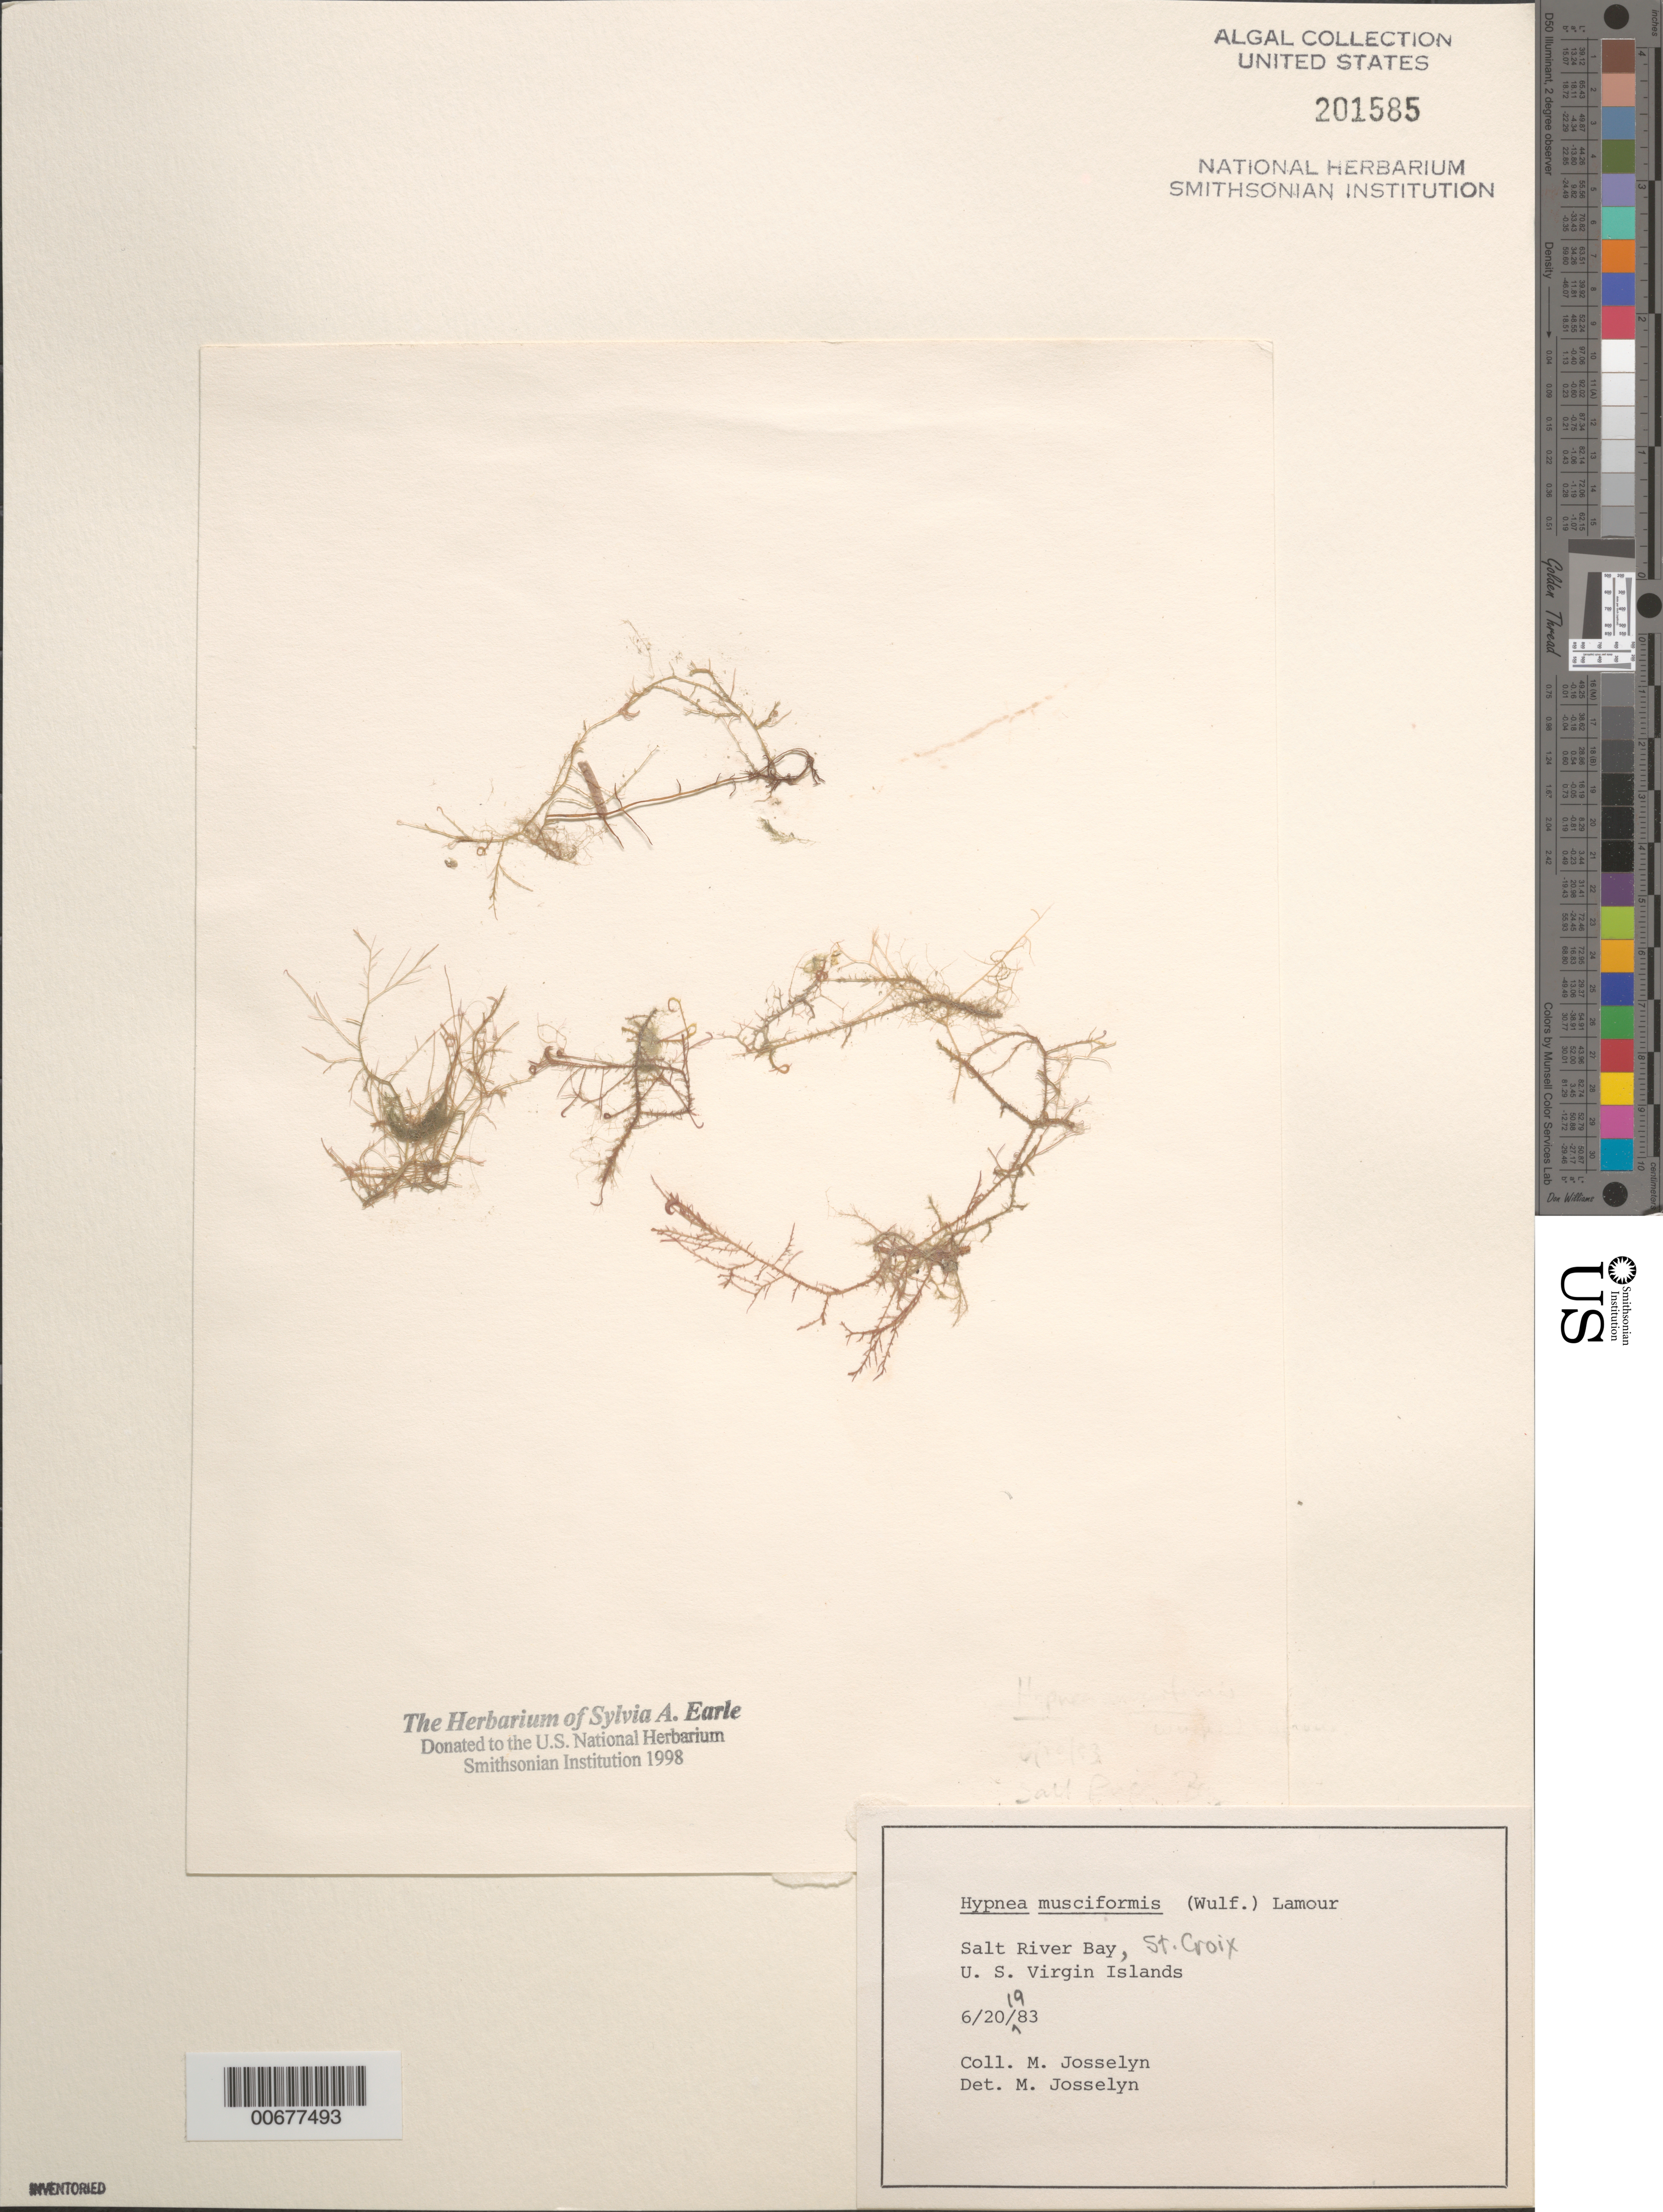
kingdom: Plantae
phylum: Rhodophyta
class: Florideophyceae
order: Gigartinales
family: Cystocloniaceae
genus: Hypnea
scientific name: Hypnea musciformis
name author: (Wulfen) J.V.Lamouroux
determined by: Josselyn, M.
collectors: M. Josselyn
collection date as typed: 20 Jun 1983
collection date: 1983-06-20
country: U.S. Virgin Islands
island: St. Croix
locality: Salt River Bay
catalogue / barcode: US 201585